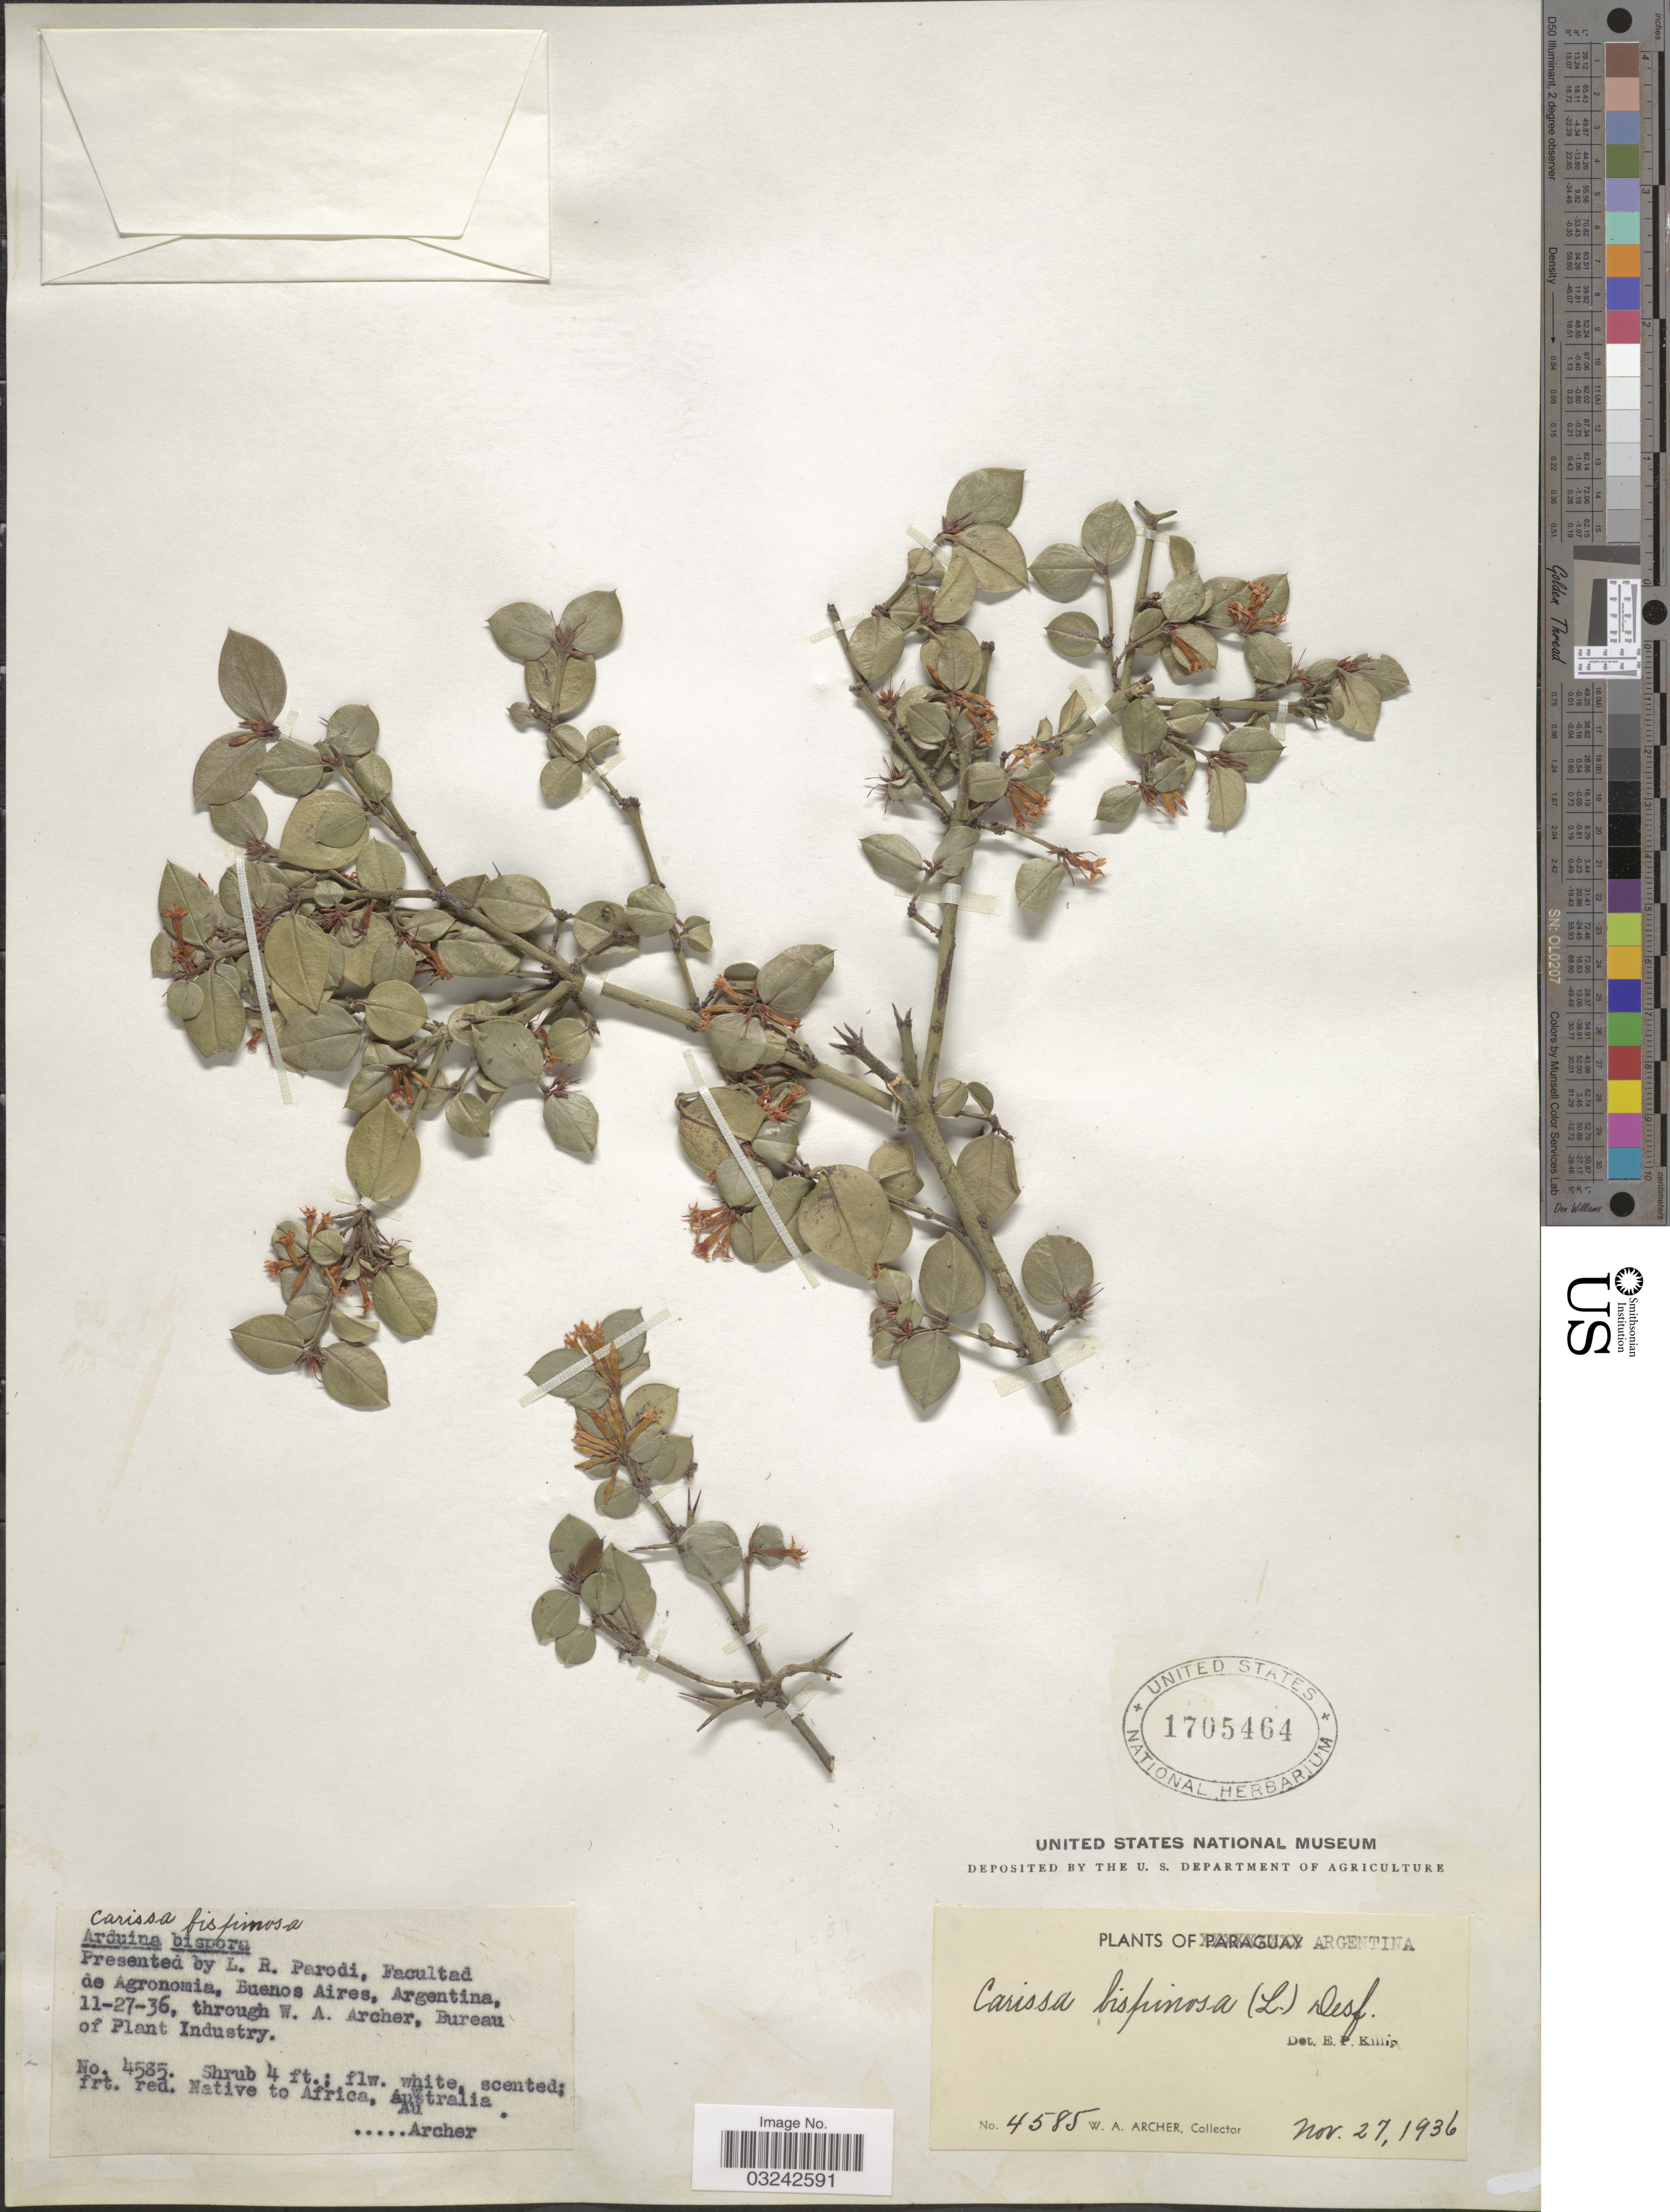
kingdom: Plantae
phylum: Tracheophyta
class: Magnoliopsida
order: Gentianales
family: Apocynaceae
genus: Carissa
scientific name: Carissa bispinosa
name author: (L.) Desf. ex Brenan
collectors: W. Archer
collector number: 4585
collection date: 1936-11-27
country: Argentina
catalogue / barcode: US 1705464